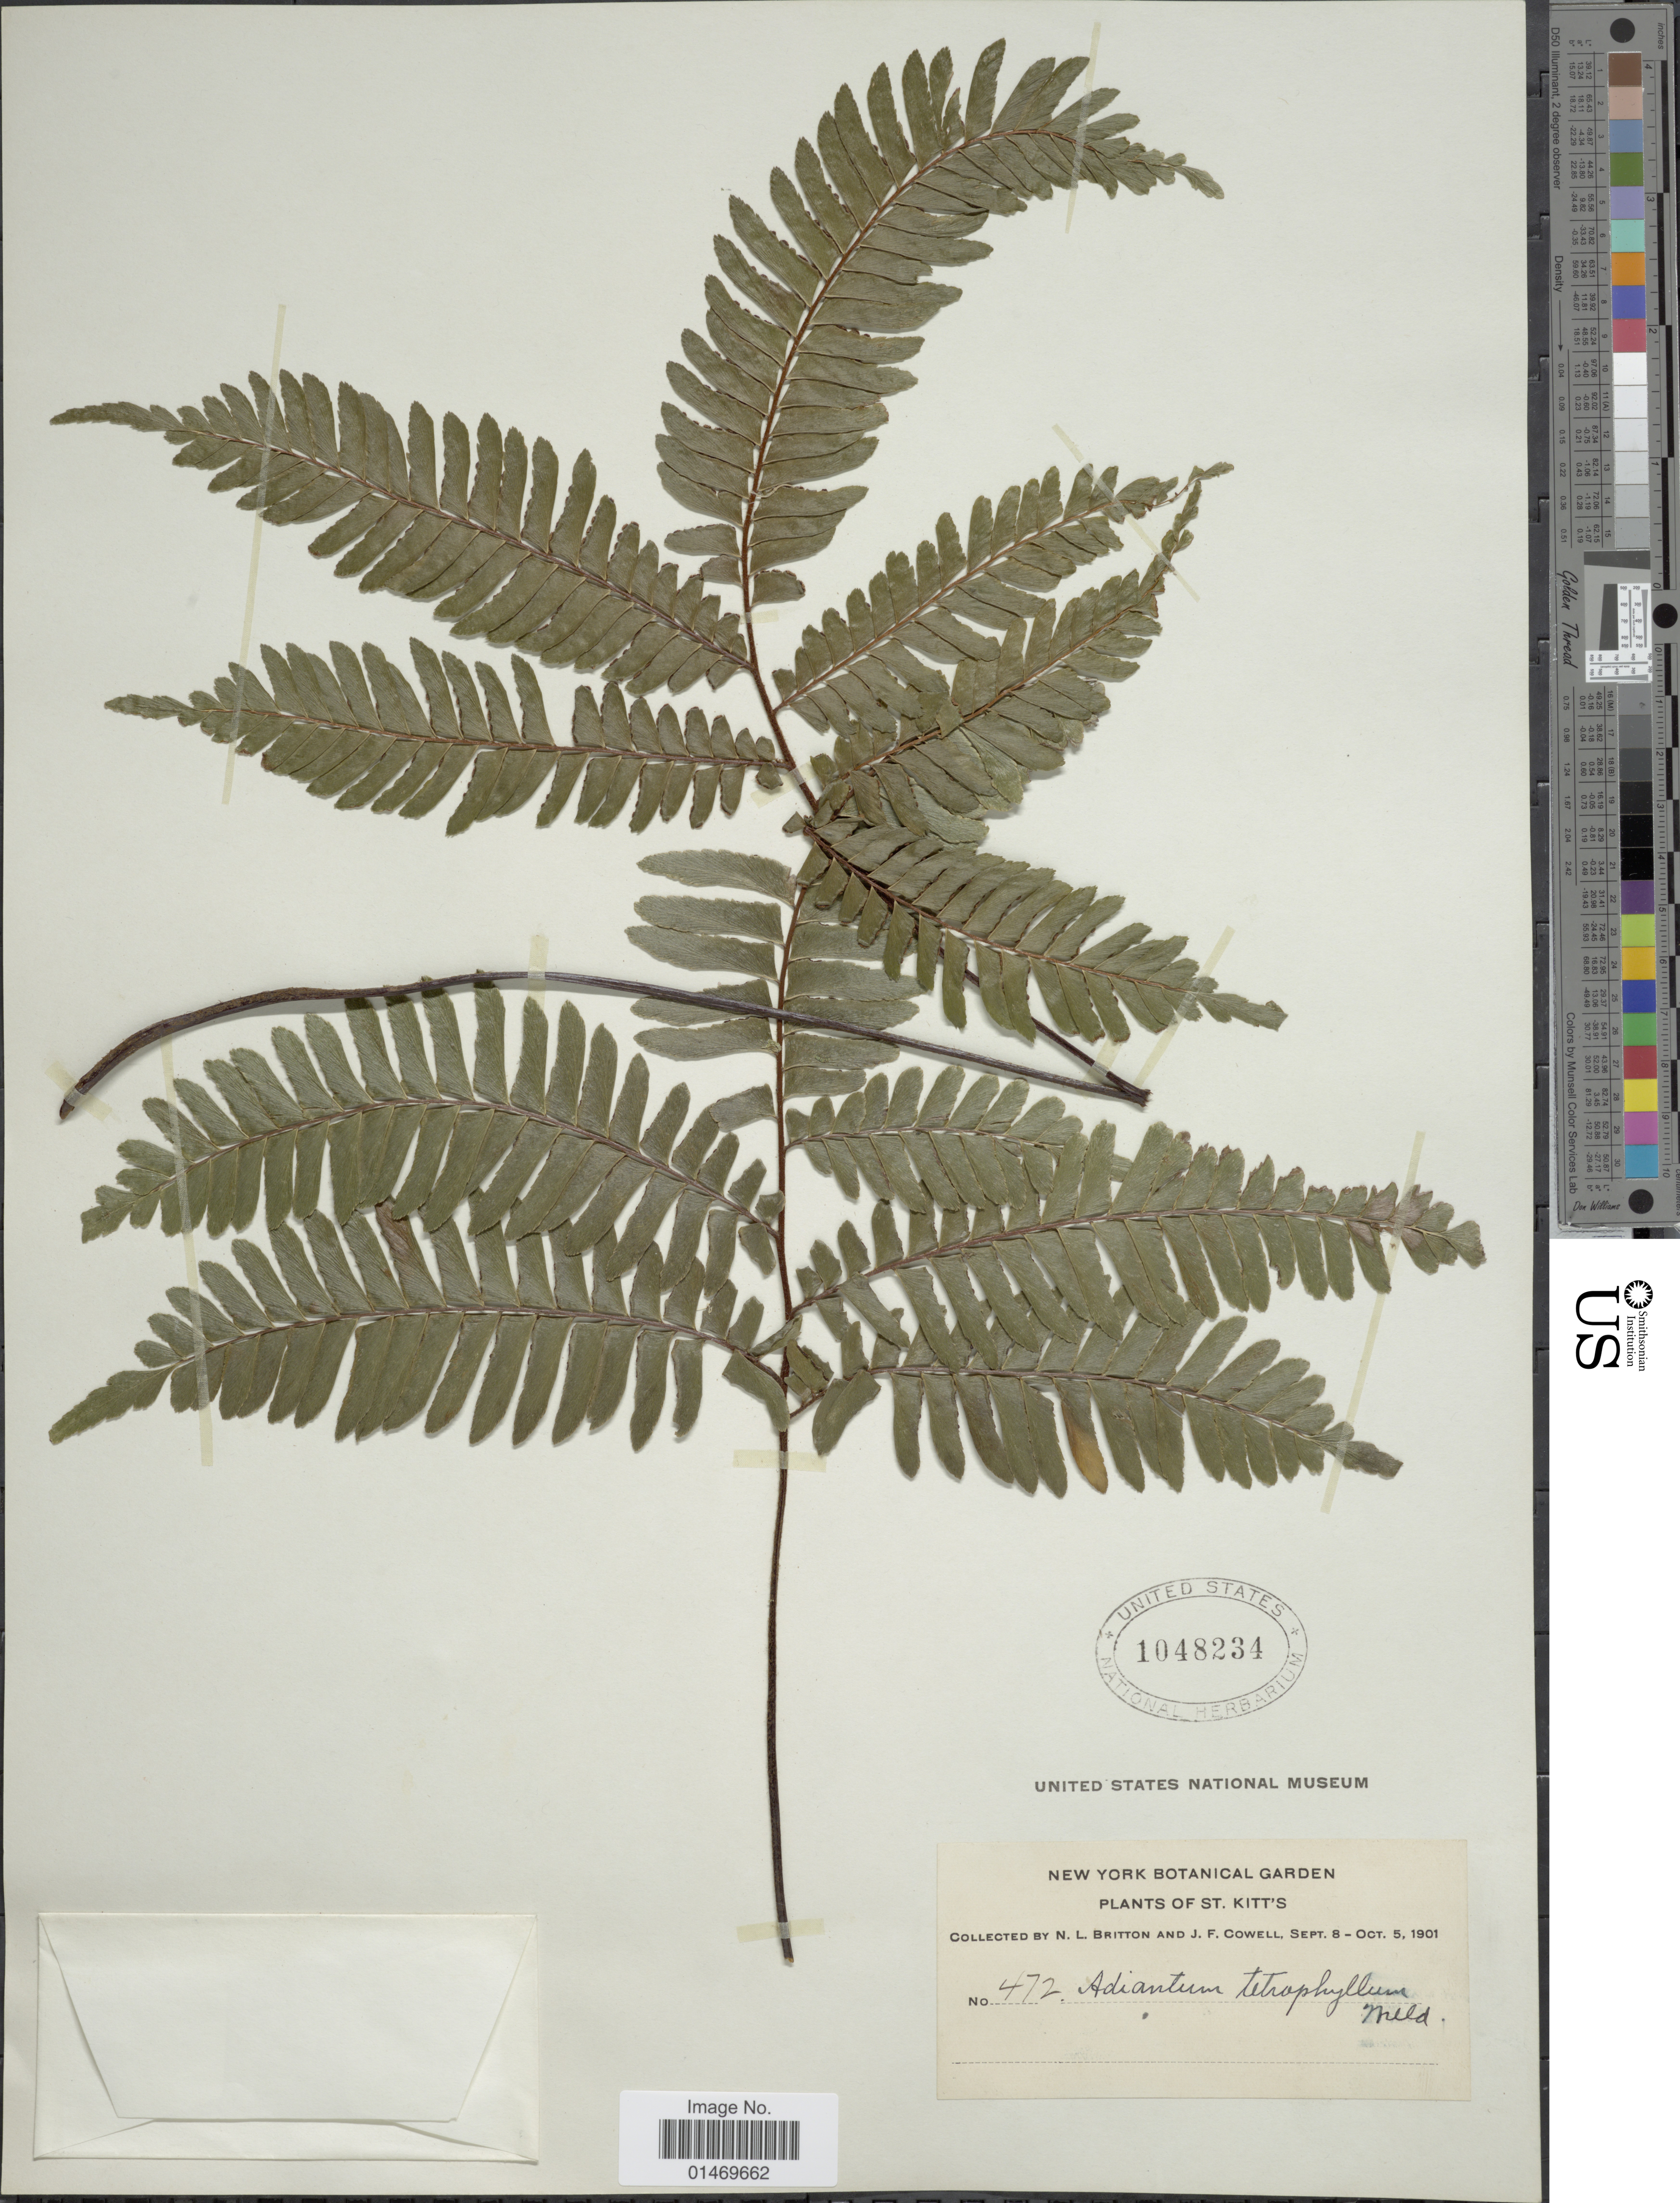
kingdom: Plantae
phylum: Tracheophyta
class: Polypodiopsida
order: Polypodiales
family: Pteridaceae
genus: Adiantum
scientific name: Adiantum tetraphyllum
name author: Humb. & Bonpl. ex Willd.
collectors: N. Britton & J. F. Cowell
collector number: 472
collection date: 1901-09-08/1901-10-05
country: St. Christopher-Nevis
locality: St. Kitt's.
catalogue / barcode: US 1048234